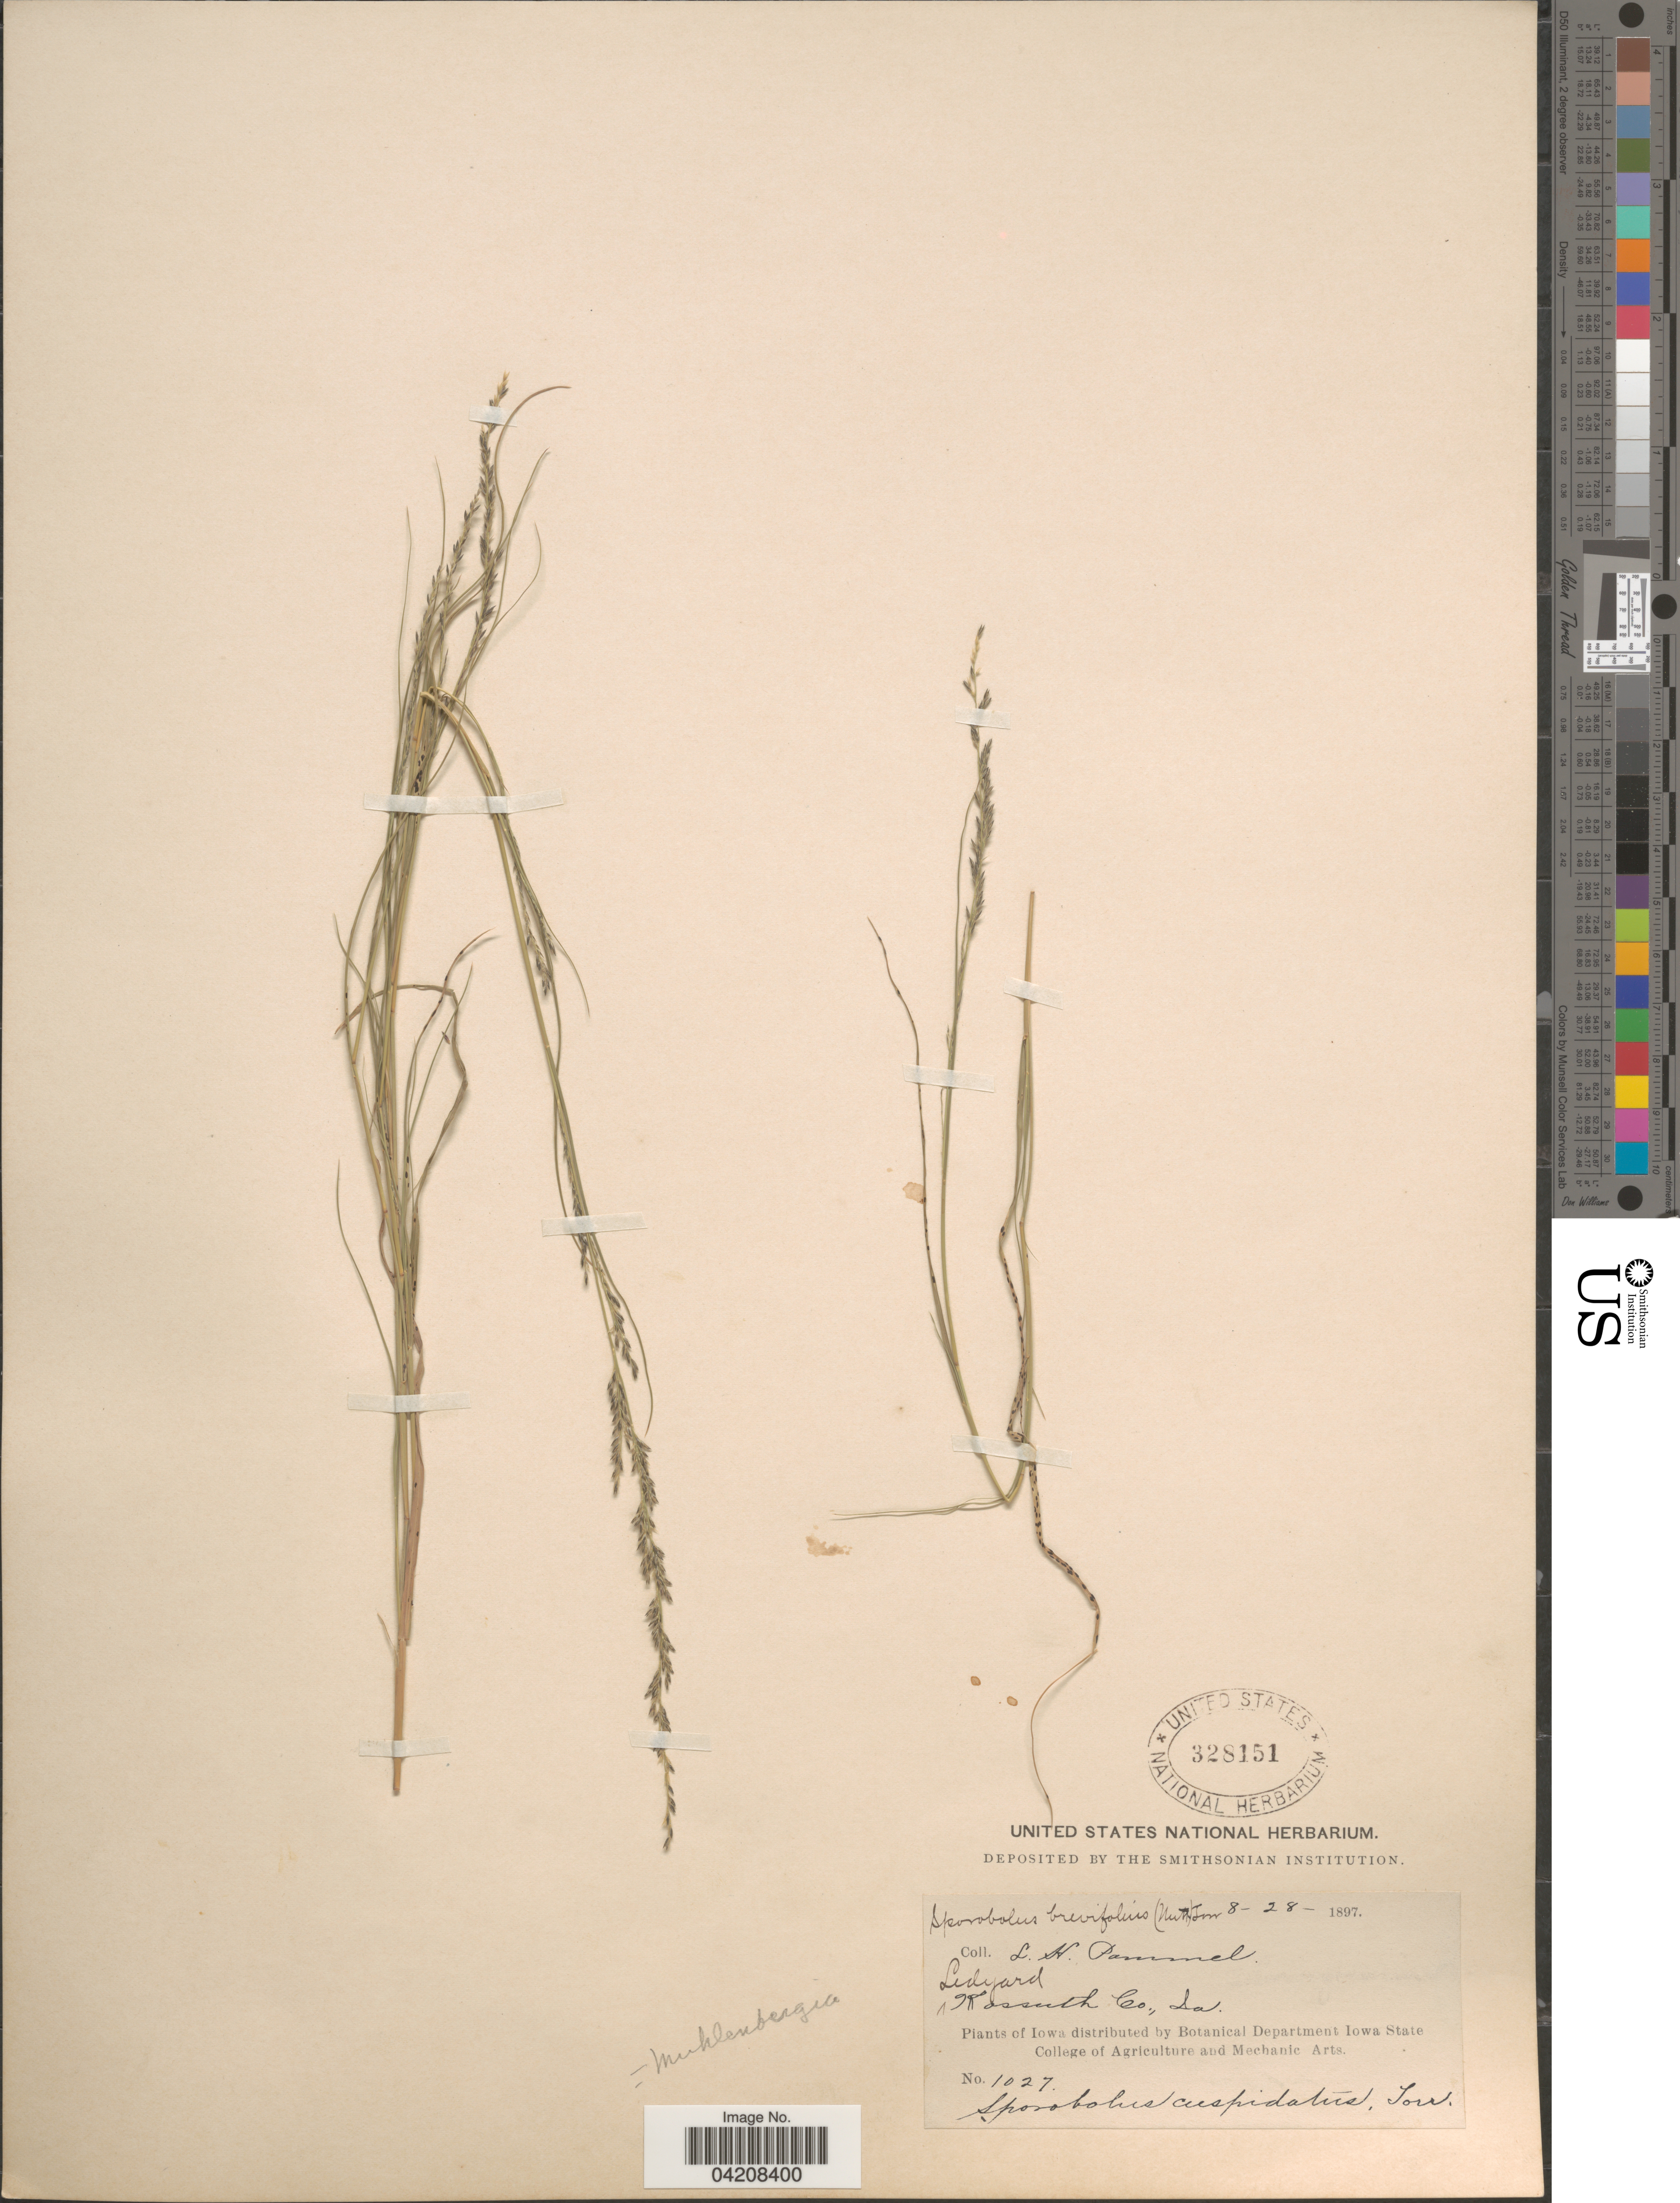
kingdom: Plantae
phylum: Tracheophyta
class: Liliopsida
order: Poales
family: Poaceae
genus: Muhlenbergia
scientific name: Muhlenbergia cuspidata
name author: (Torr. ex Hook.) Rydb.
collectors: L. Pammel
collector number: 1027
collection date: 1897-08-28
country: United States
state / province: Iowa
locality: Kossuth Co.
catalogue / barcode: US 328151